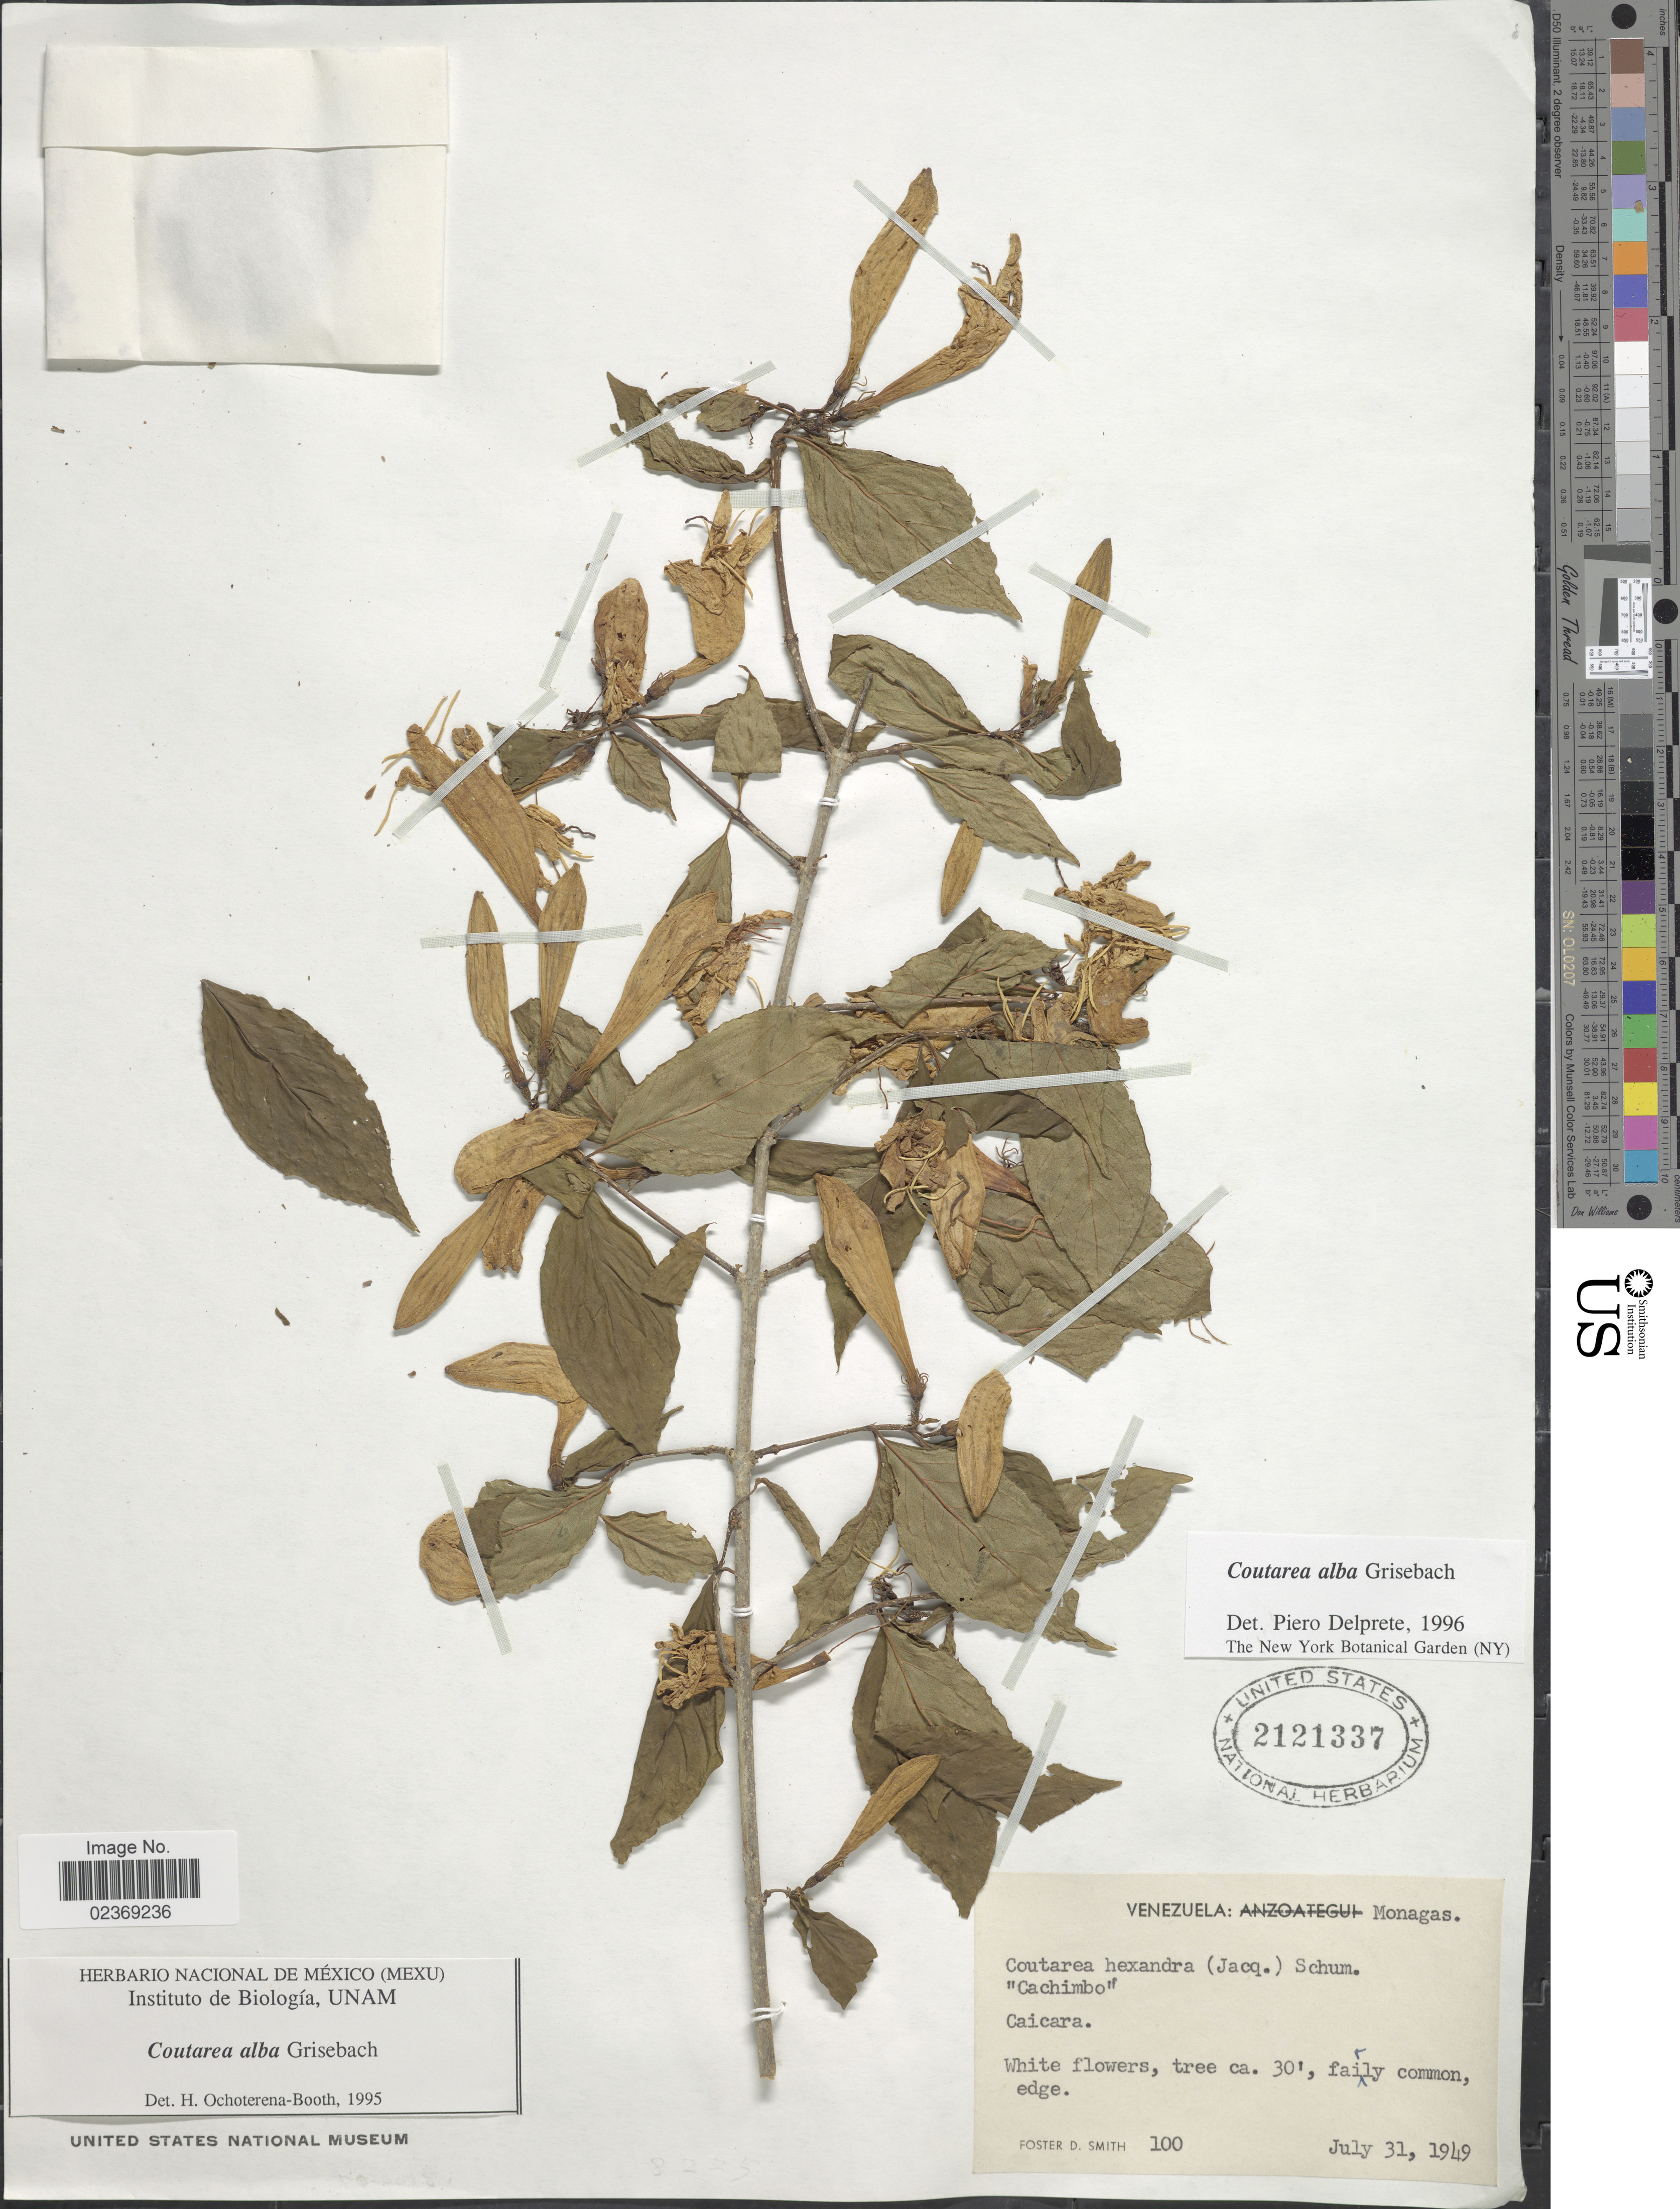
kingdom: Plantae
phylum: Tracheophyta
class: Magnoliopsida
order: Gentianales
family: Rubiaceae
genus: Coutarea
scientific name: Coutarea alba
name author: Griseb.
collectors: F. Smith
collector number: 100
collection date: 1949-07-31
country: Venezuela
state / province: Monagas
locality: Caicara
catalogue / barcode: US 2121337